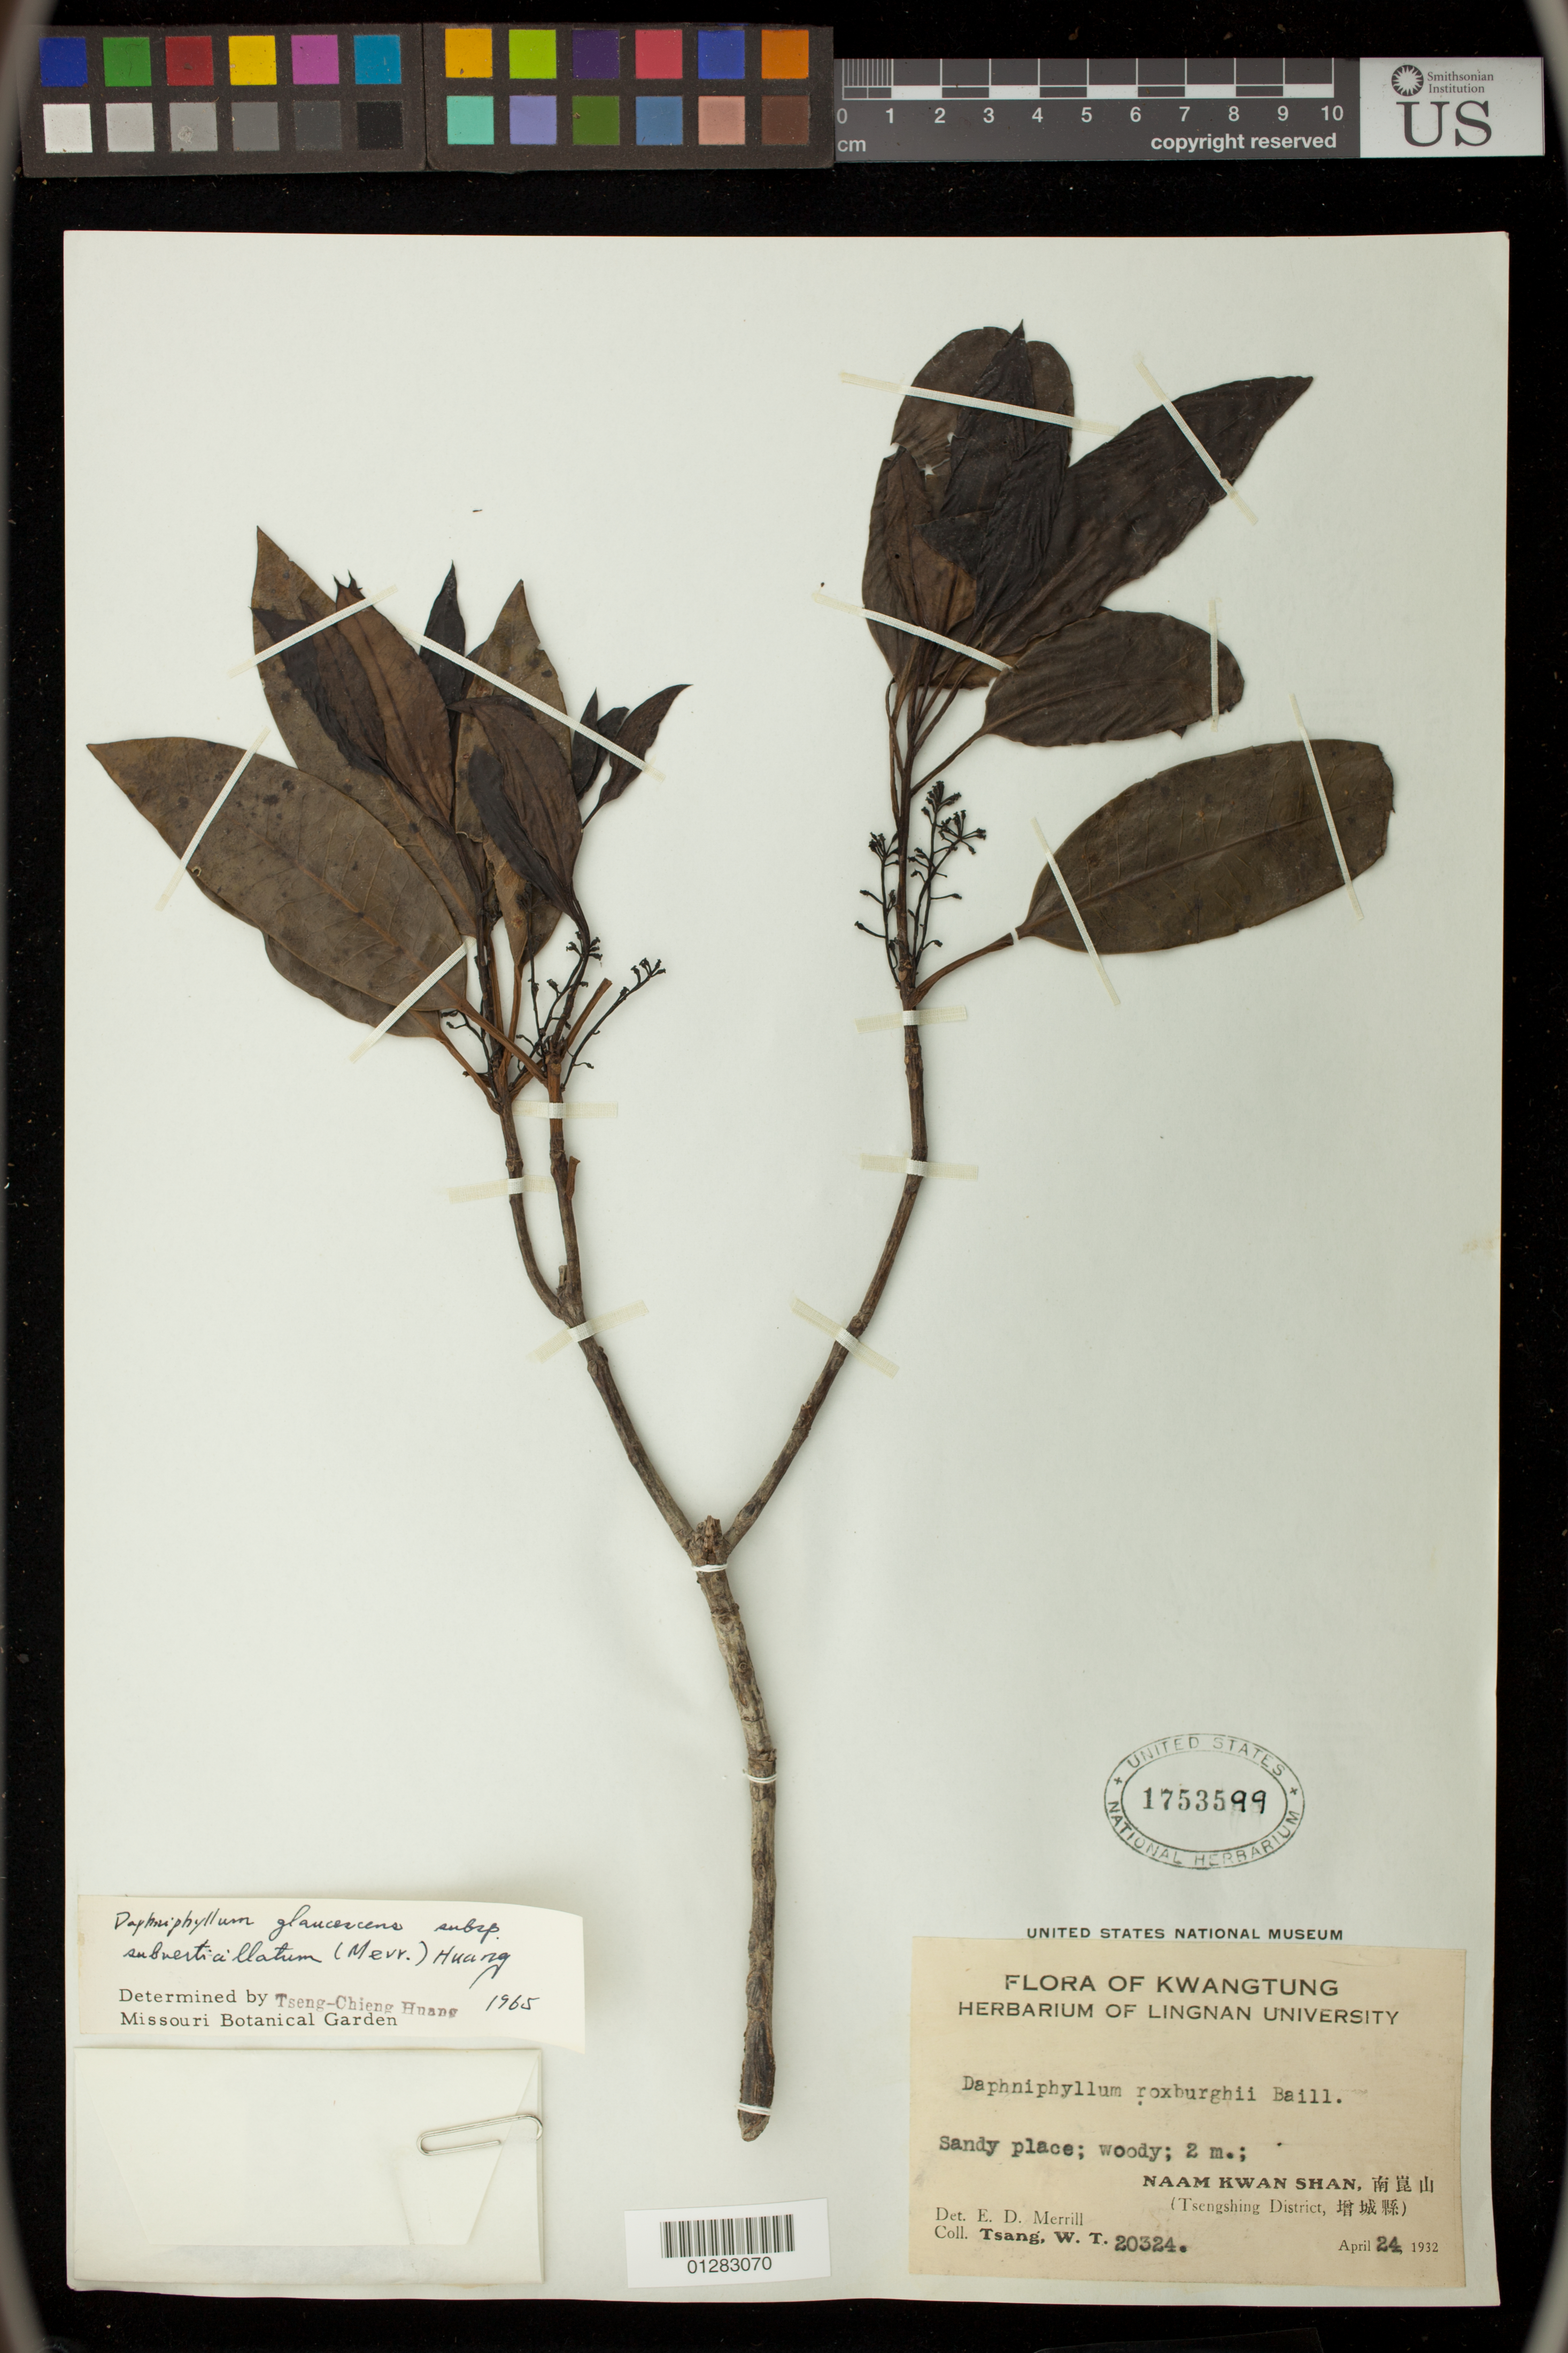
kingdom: Plantae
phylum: Tracheophyta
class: Magnoliopsida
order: Saxifragales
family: Daphniphyllaceae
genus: Daphniphyllum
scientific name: Daphniphyllum glaucescens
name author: Blume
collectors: W. T. Tsang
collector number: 20324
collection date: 1932-04-24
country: China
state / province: Guangdong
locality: Zengcheng District; Nankunshan Forest area.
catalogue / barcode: US 1753599